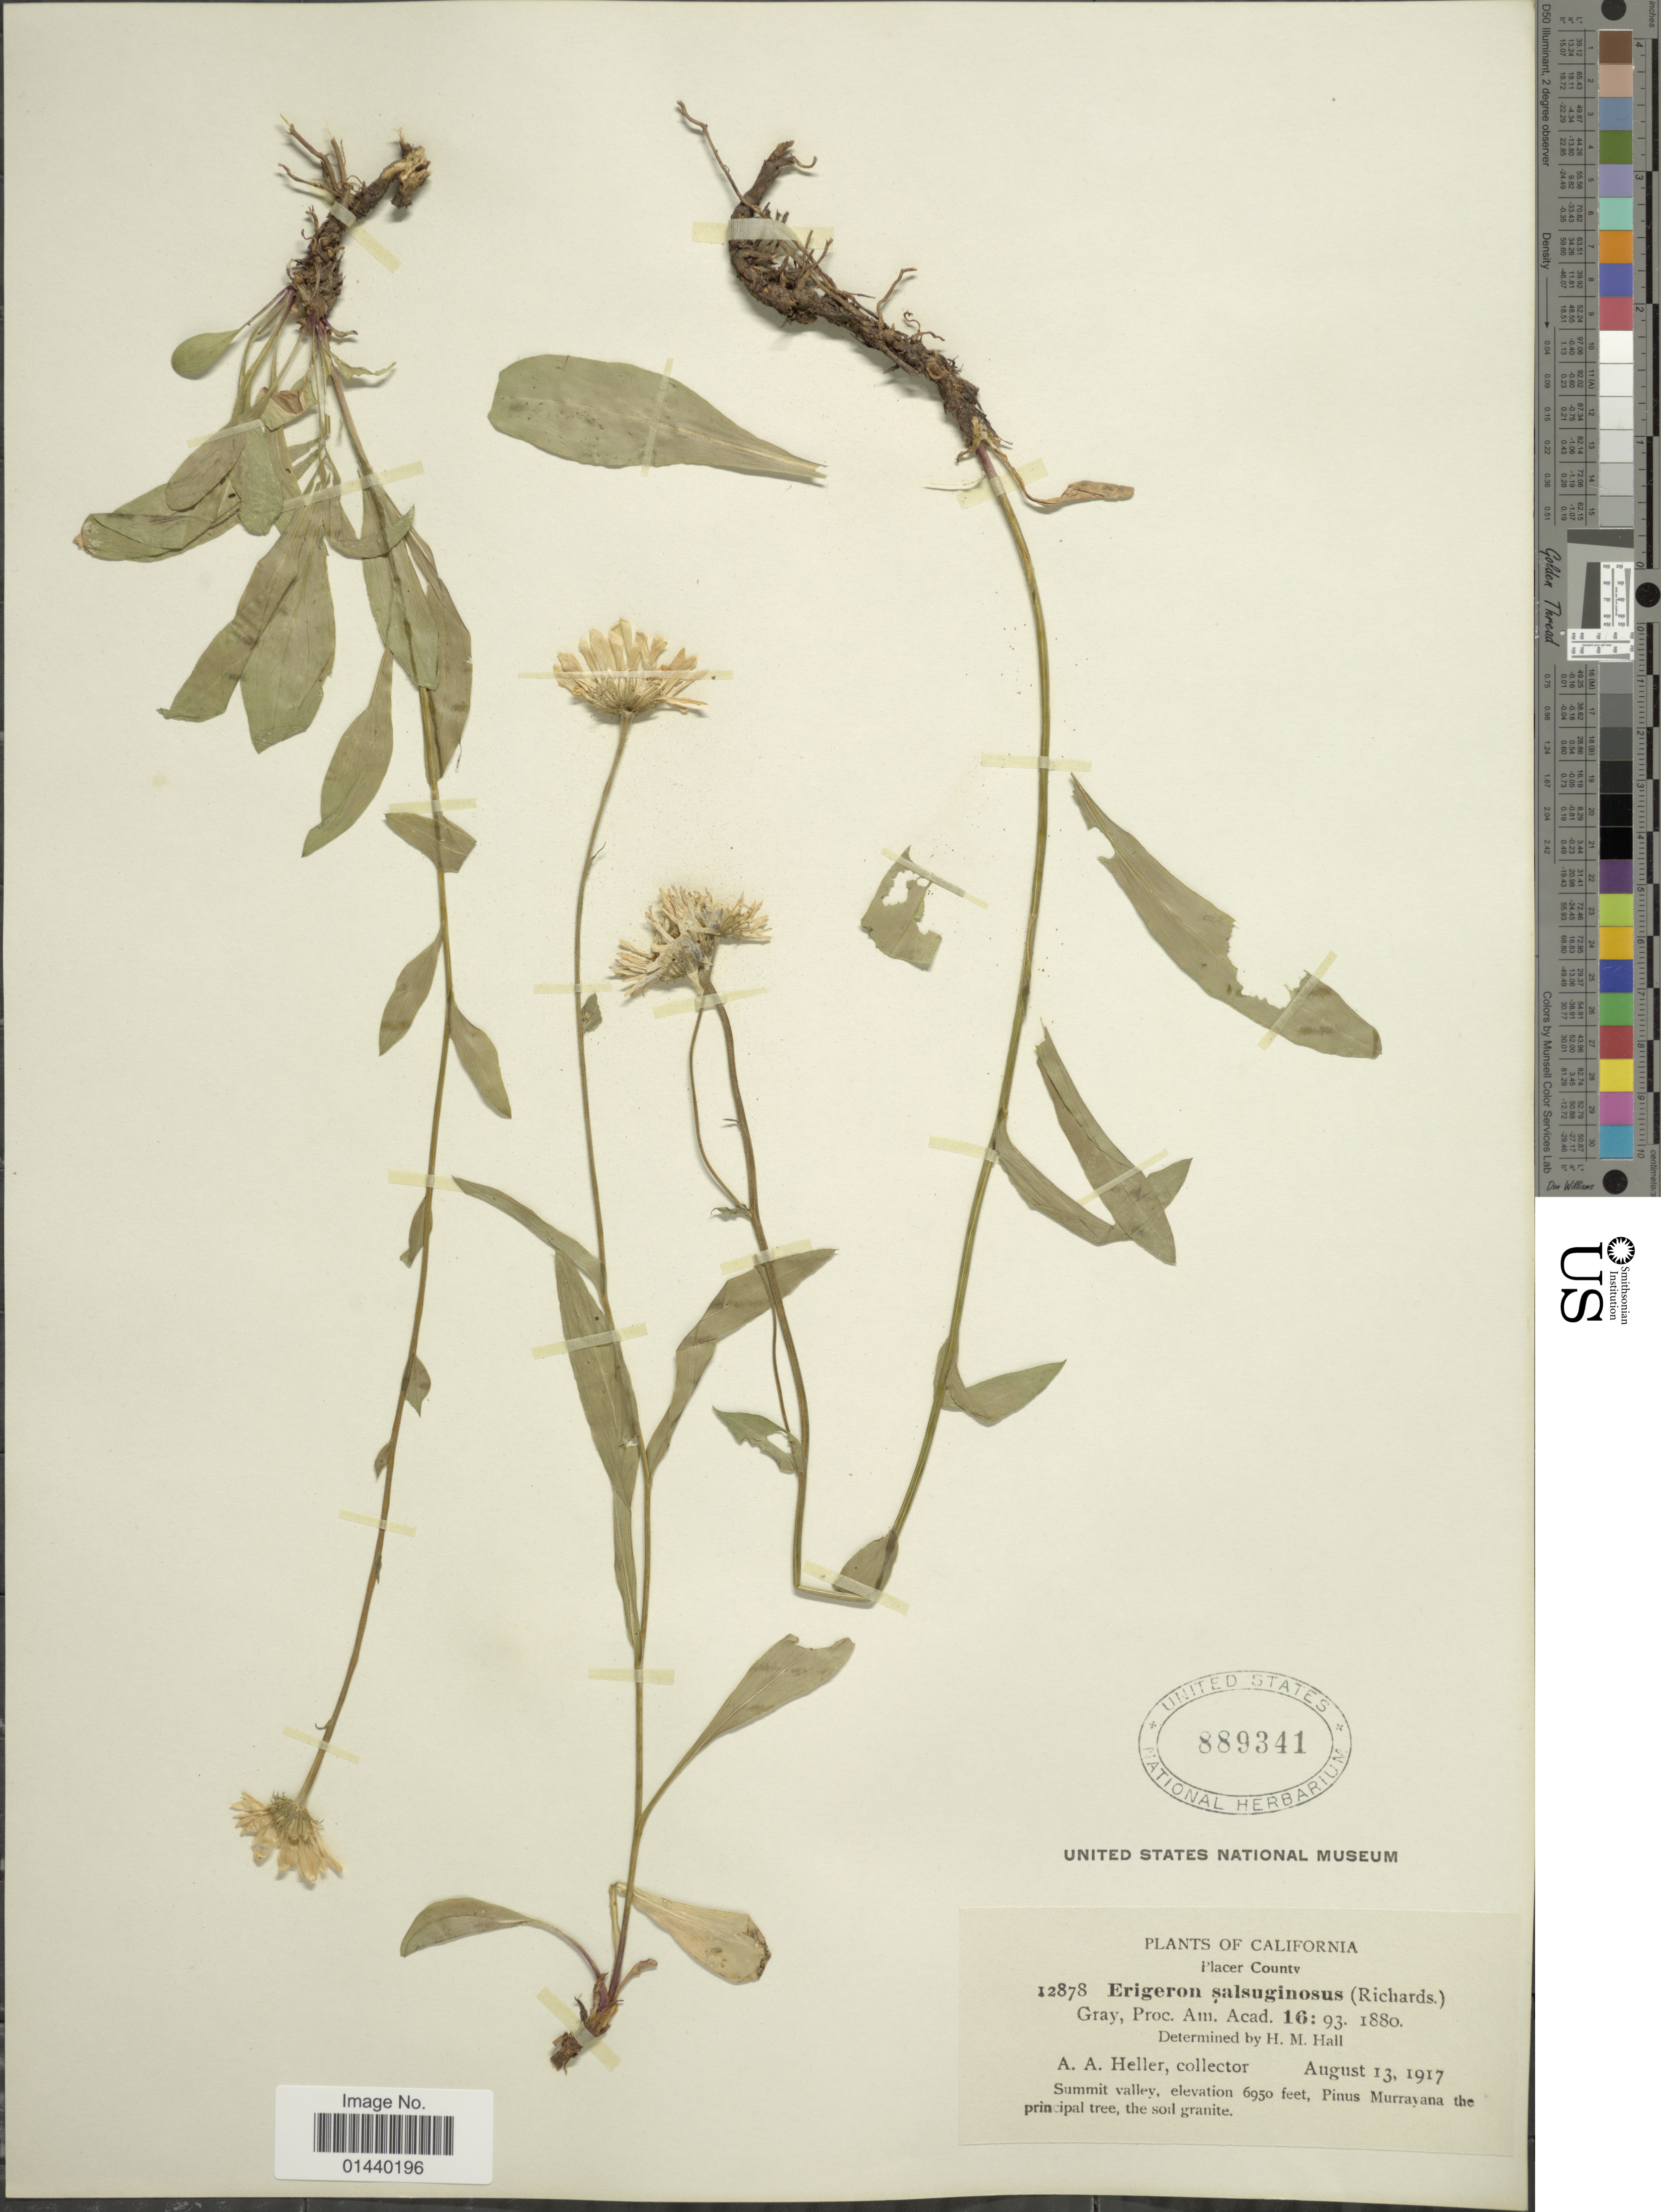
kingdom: Plantae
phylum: Tracheophyta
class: Magnoliopsida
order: Asterales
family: Asteraceae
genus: Erigeron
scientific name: Erigeron salsuginosus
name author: (Richardson ex R. Br.) A. Gray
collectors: A. A. Heller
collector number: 12878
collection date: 1917-08-13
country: United States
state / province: California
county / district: Placer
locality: Placer County. Summit valley.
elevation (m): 2118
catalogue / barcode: US 889341